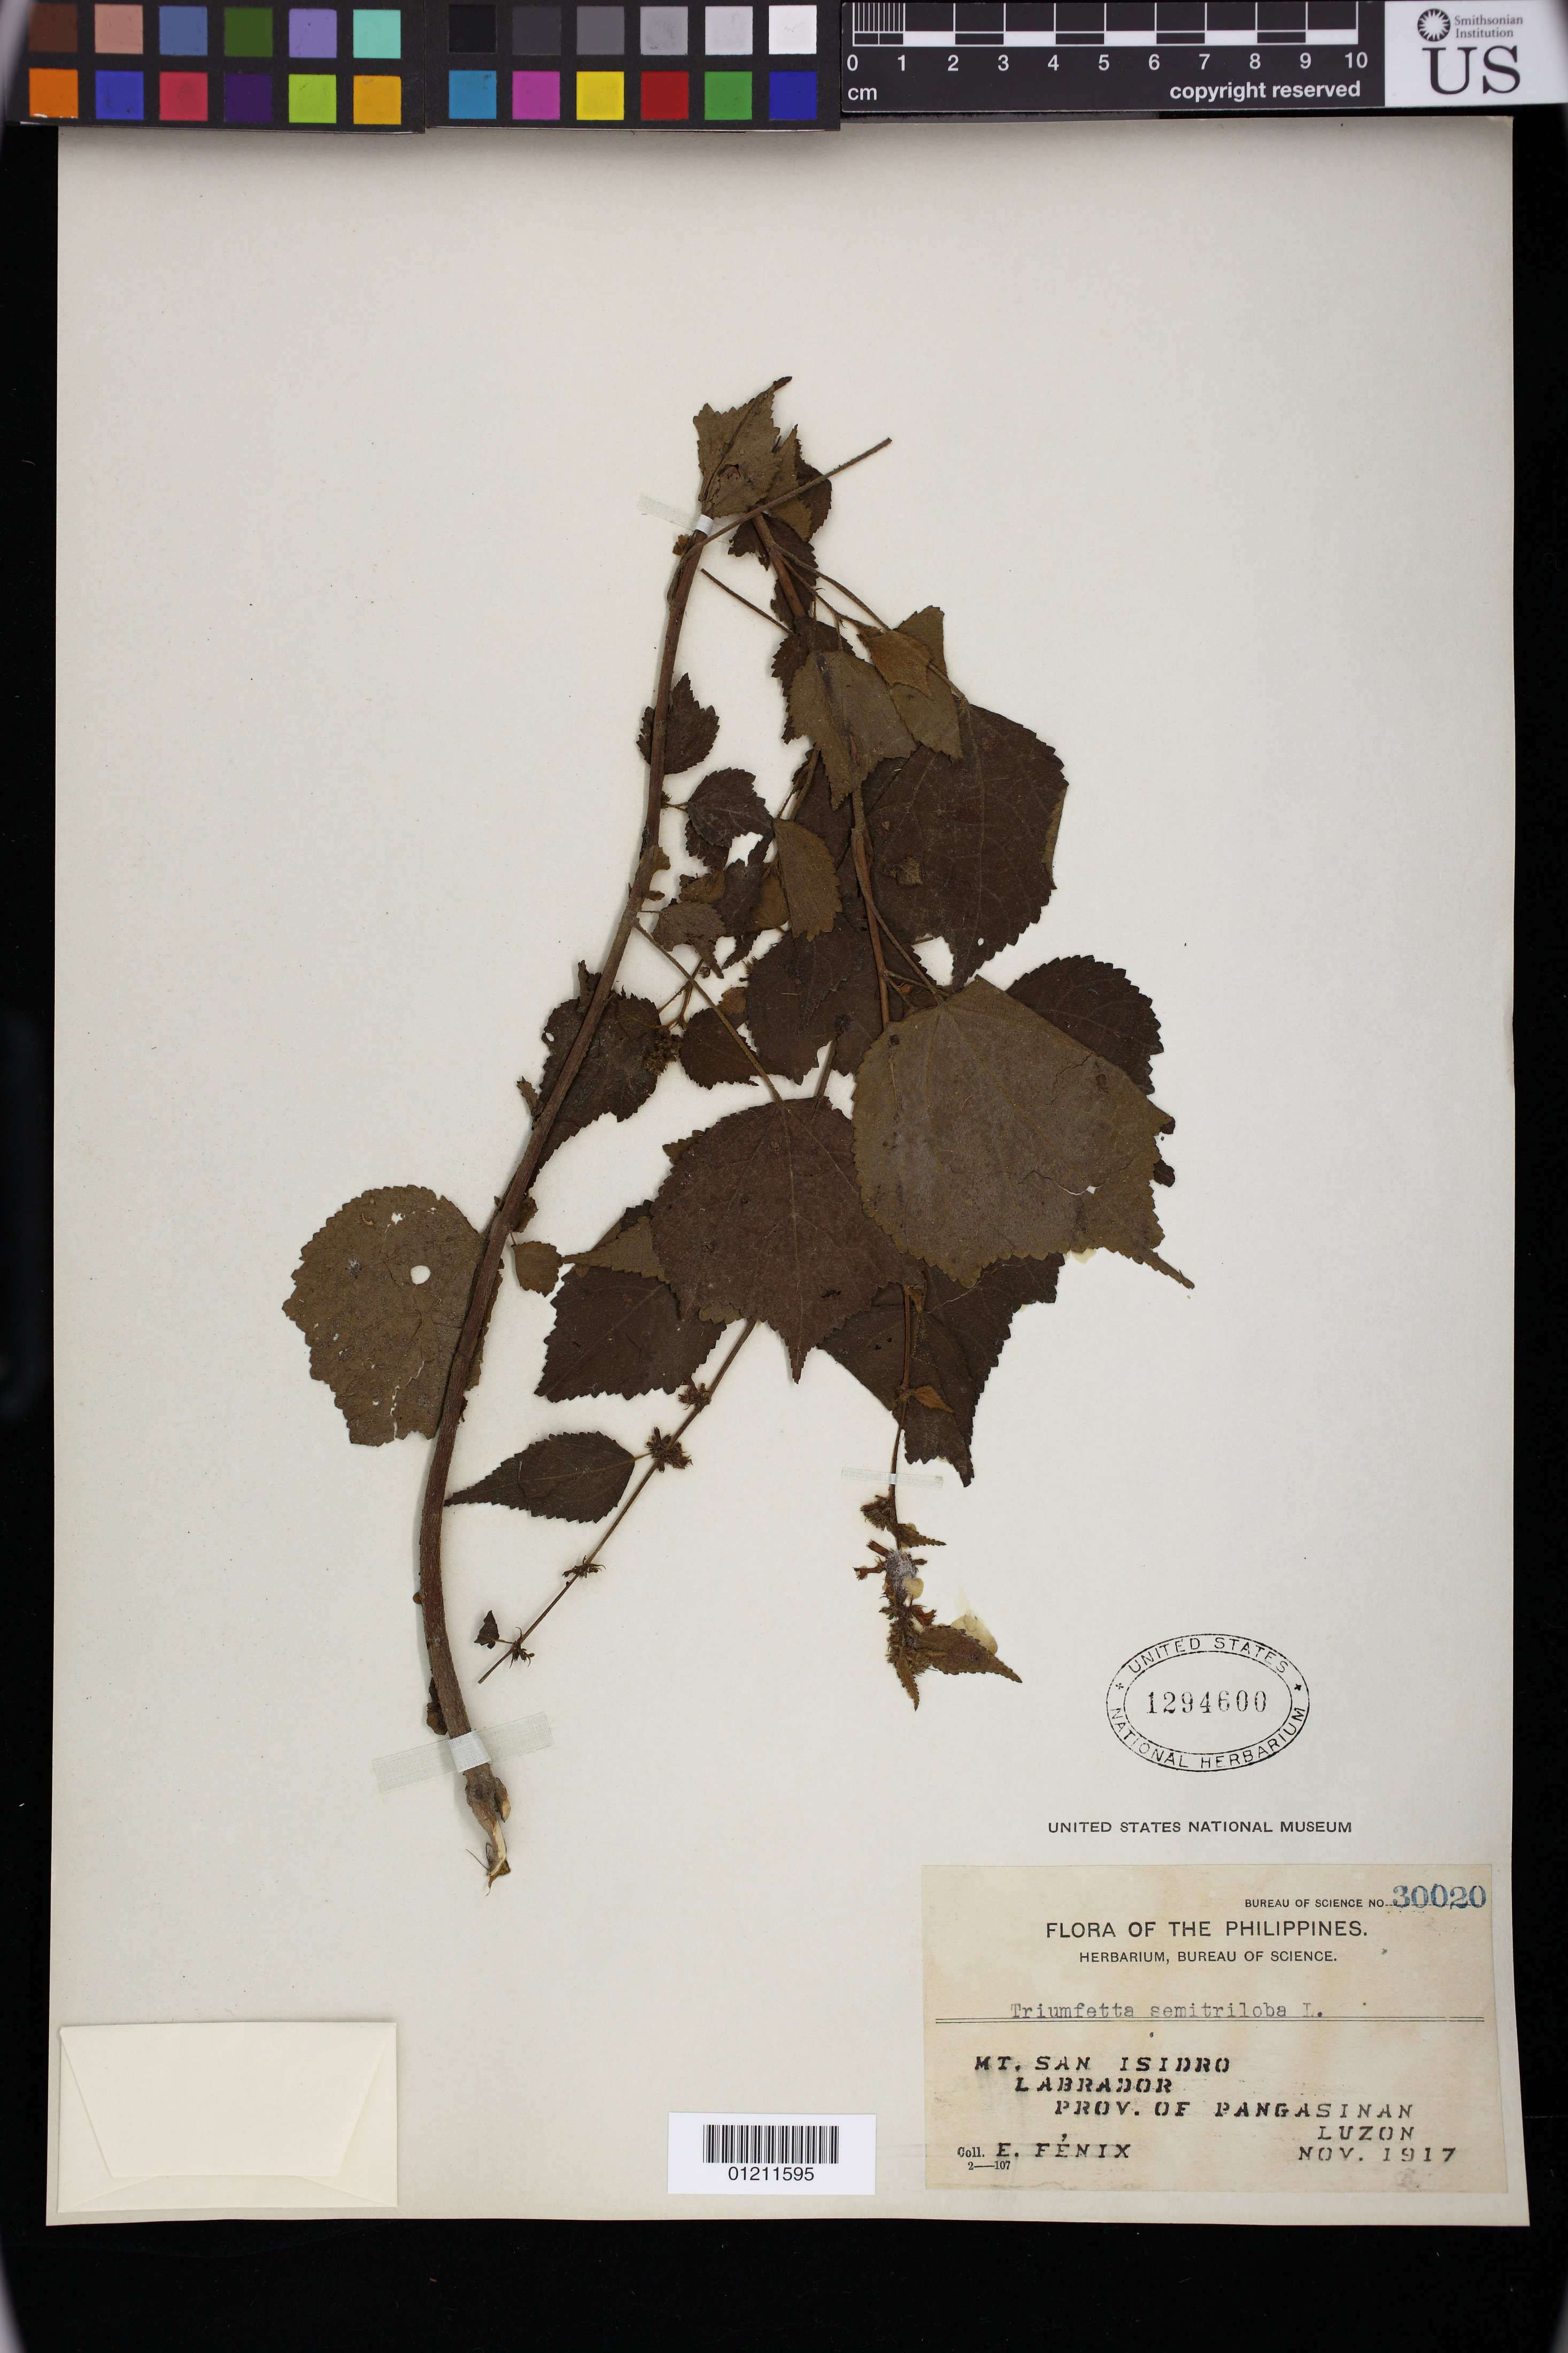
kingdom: Plantae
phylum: Tracheophyta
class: Magnoliopsida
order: Malvales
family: Malvaceae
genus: Triumfetta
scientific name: Triumfetta semitriloba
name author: Jacq.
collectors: E. Fénix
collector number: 30020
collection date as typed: Nov 1917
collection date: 1917-11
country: Philippines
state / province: Ilocos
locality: Mt. San Isidro, Labrador, Prov. of Pangasinan, Luzon.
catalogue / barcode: US 1294600